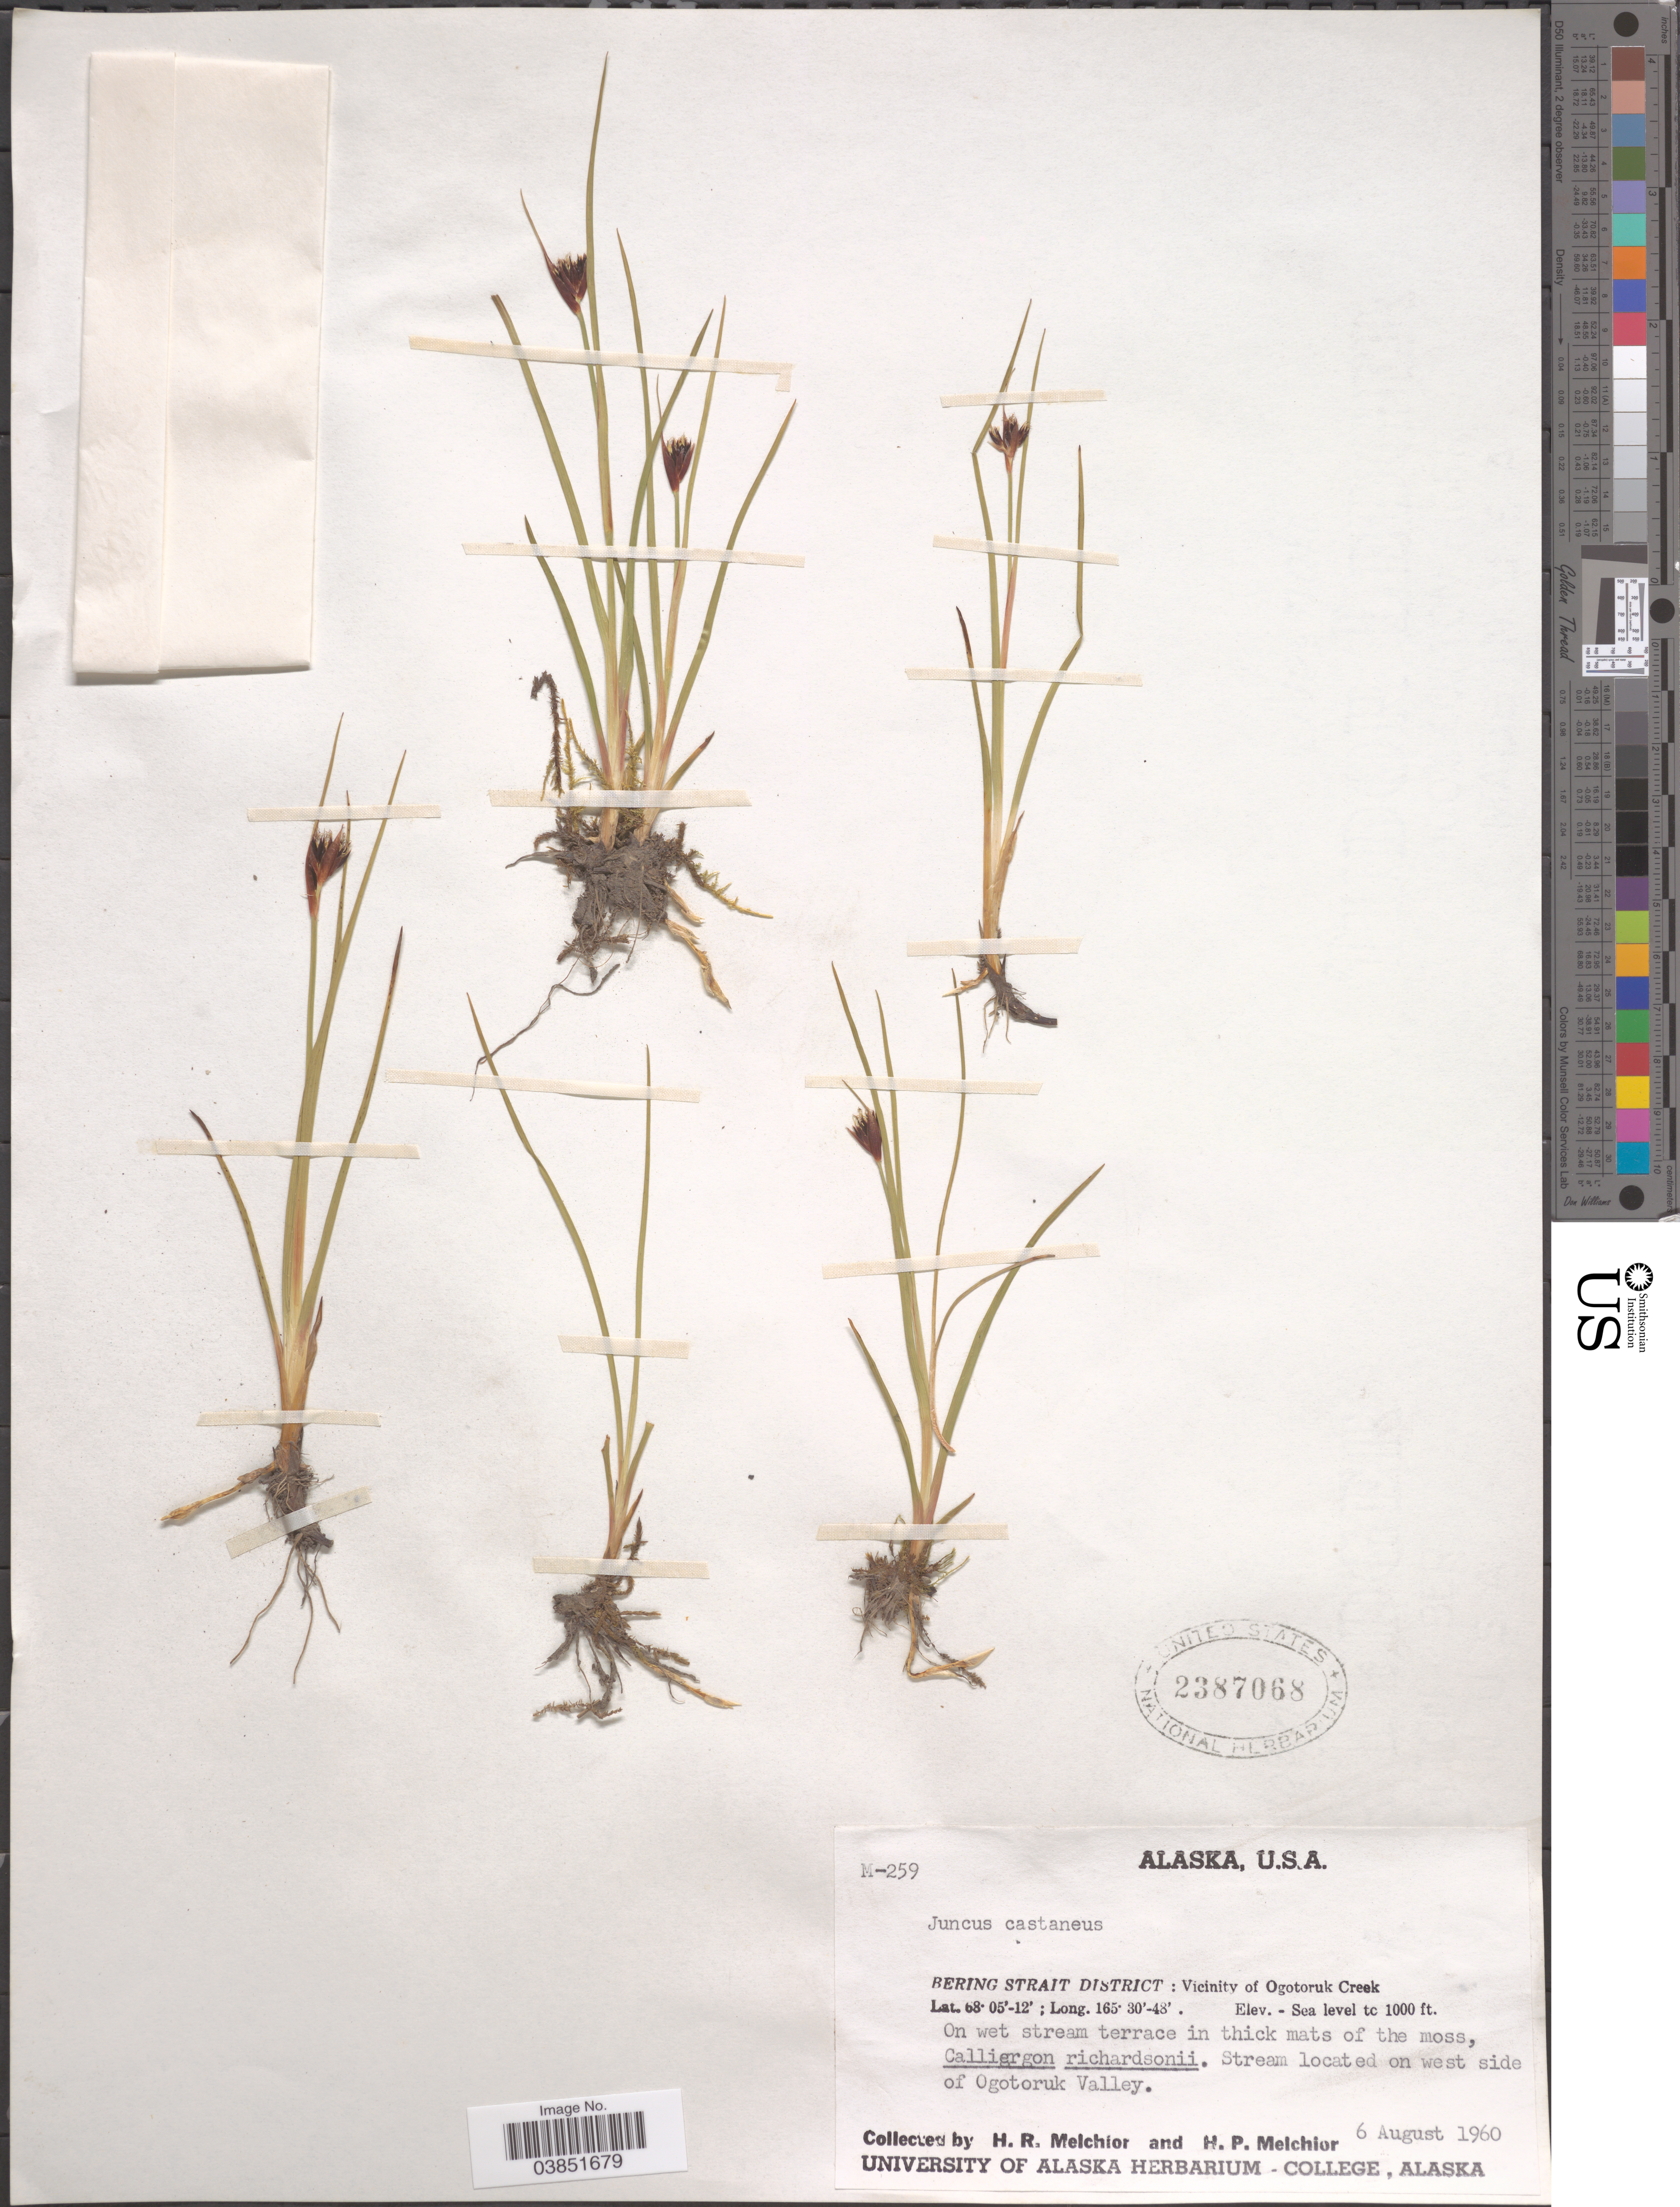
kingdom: Plantae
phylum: Tracheophyta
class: Liliopsida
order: Poales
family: Juncaceae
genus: Juncus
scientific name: Juncus castaneus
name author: Sm.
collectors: H. R. Melchior & H. P. Melchior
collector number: M-259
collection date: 1960-08-06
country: United States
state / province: Alaska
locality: Bering Strait District: Vicinity of Ogotoruk Creek. On west side of Ogotoruk Valley.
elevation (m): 0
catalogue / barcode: US 2387068